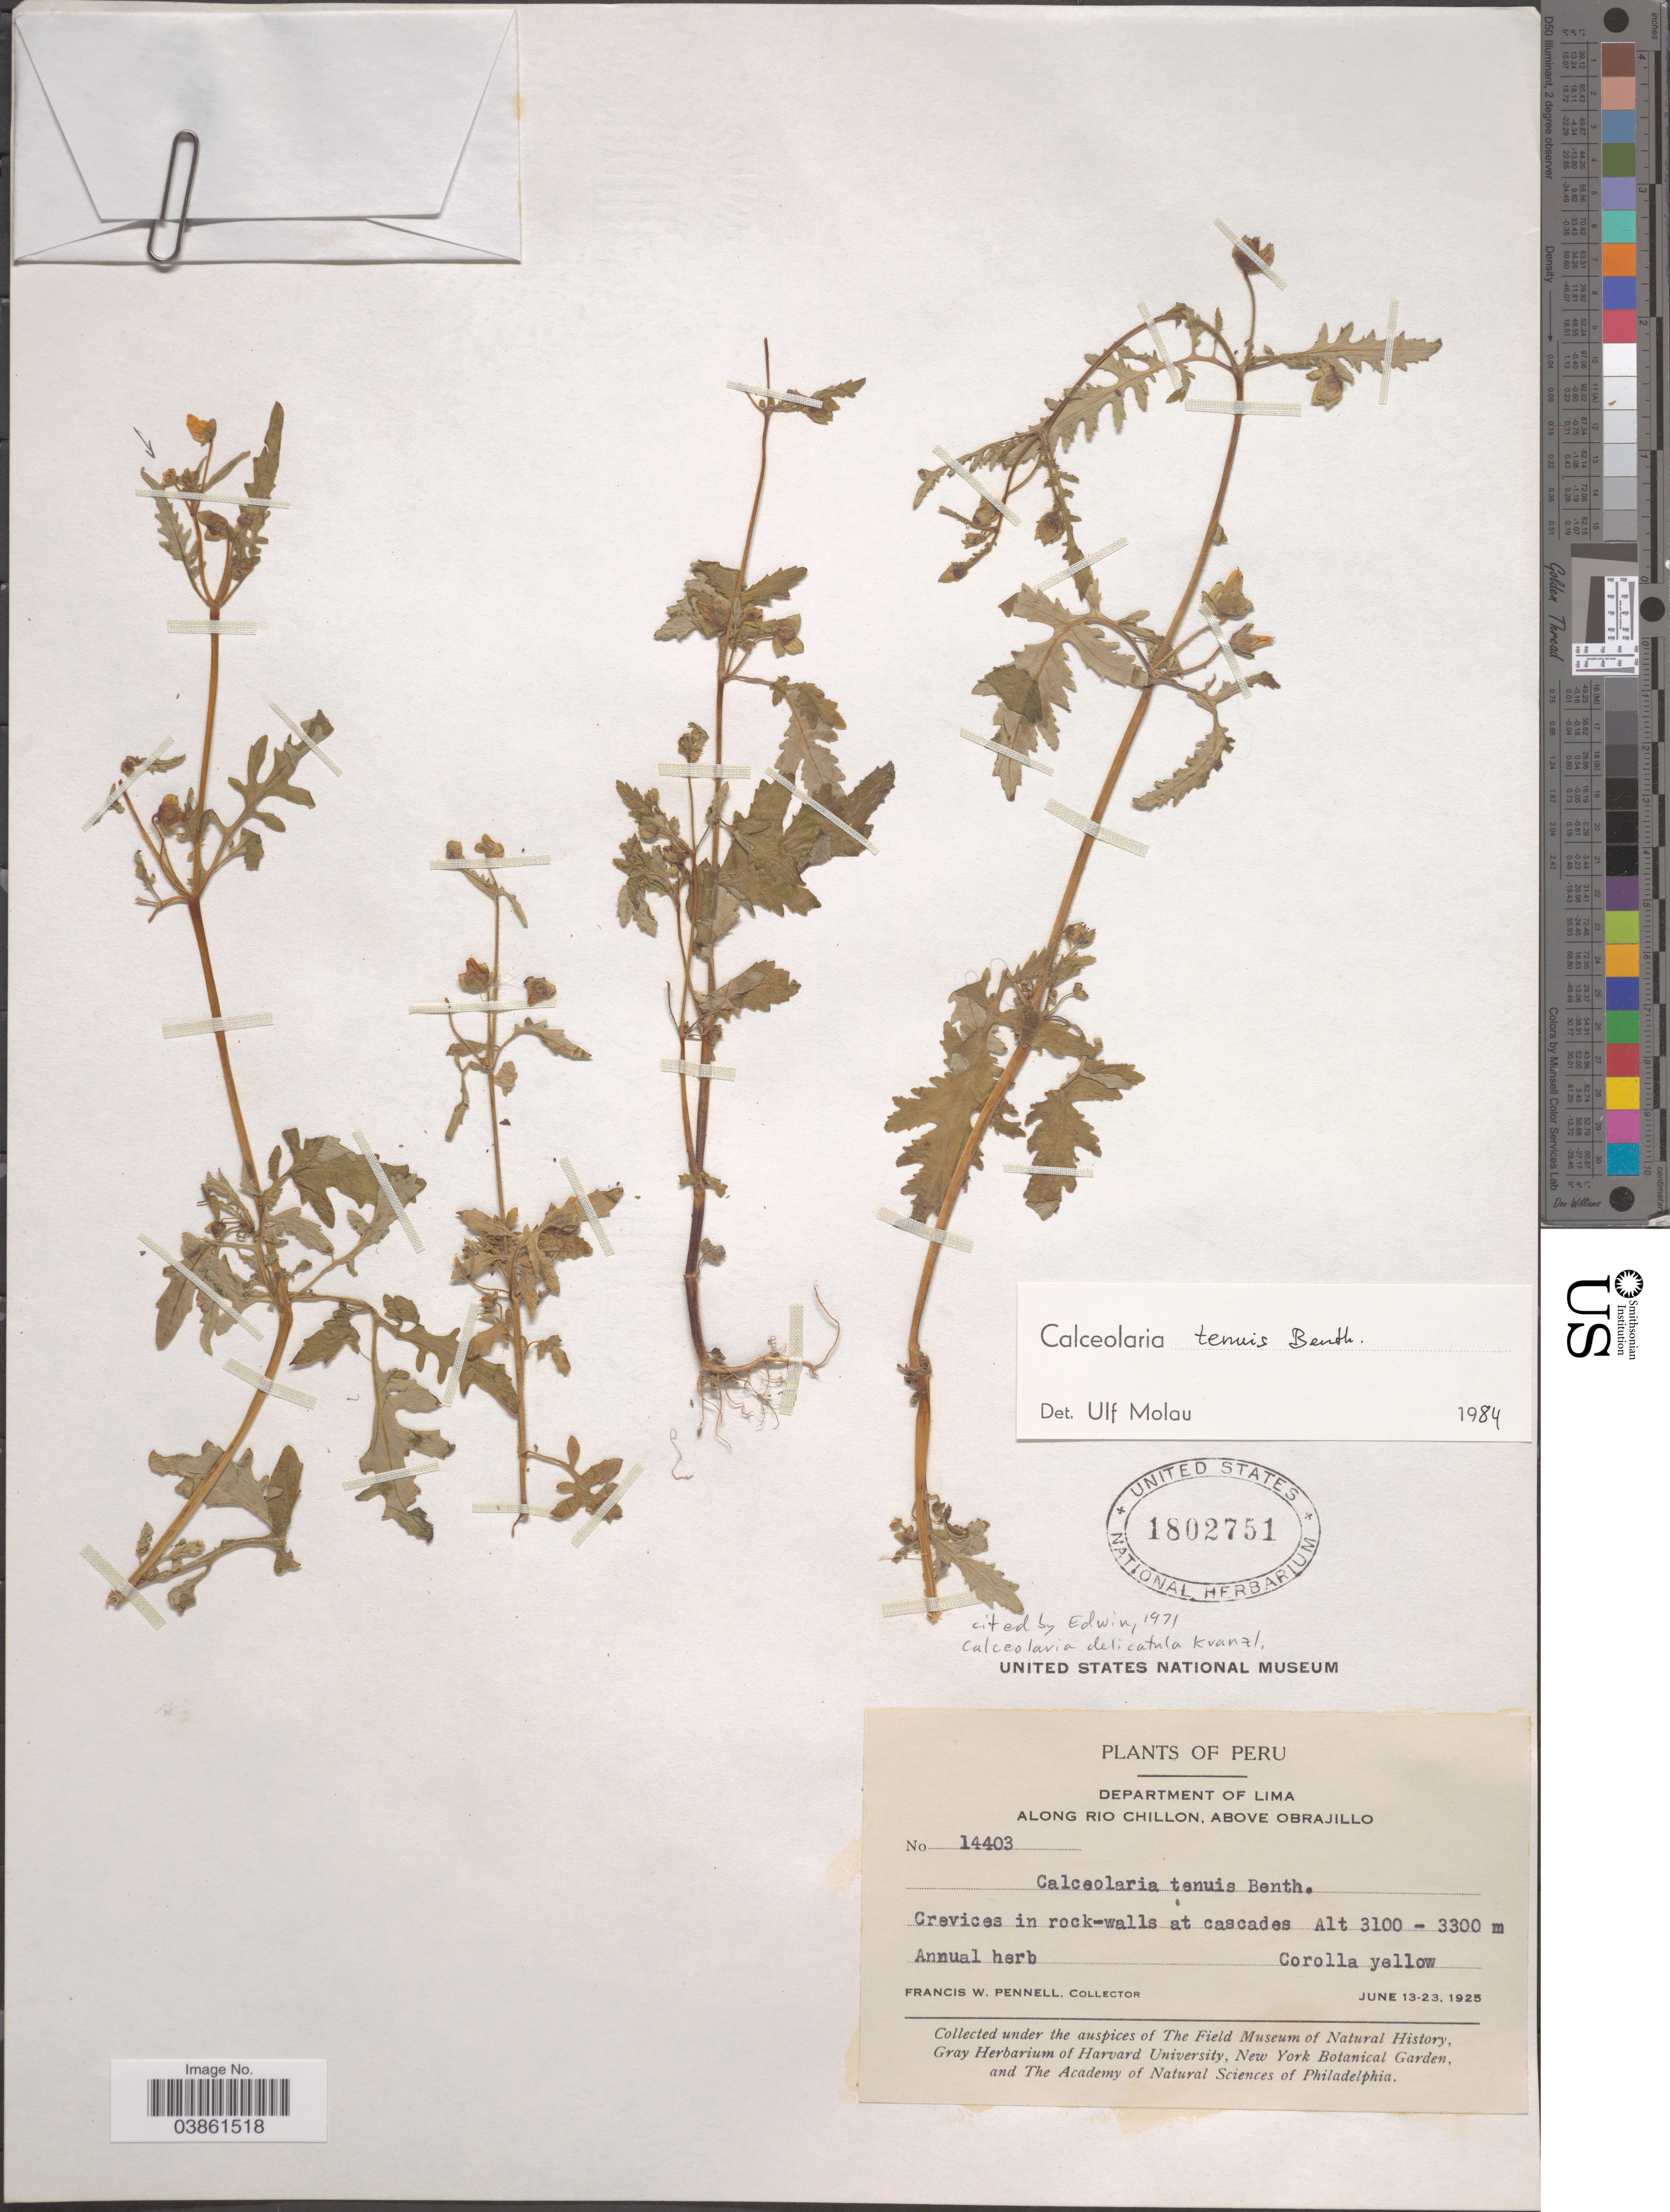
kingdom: Plantae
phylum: Tracheophyta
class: Magnoliopsida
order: Lamiales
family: Calceolariaceae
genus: Calceolaria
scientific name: Calceolaria tenuis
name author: Benth.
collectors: F. W. Pennell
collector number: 14403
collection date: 1925-06-13/1925-06-23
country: Peru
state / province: Lima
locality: Department of Lima. Along Rio Chillon, above Obrajillo.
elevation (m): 3100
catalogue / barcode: US 1802751